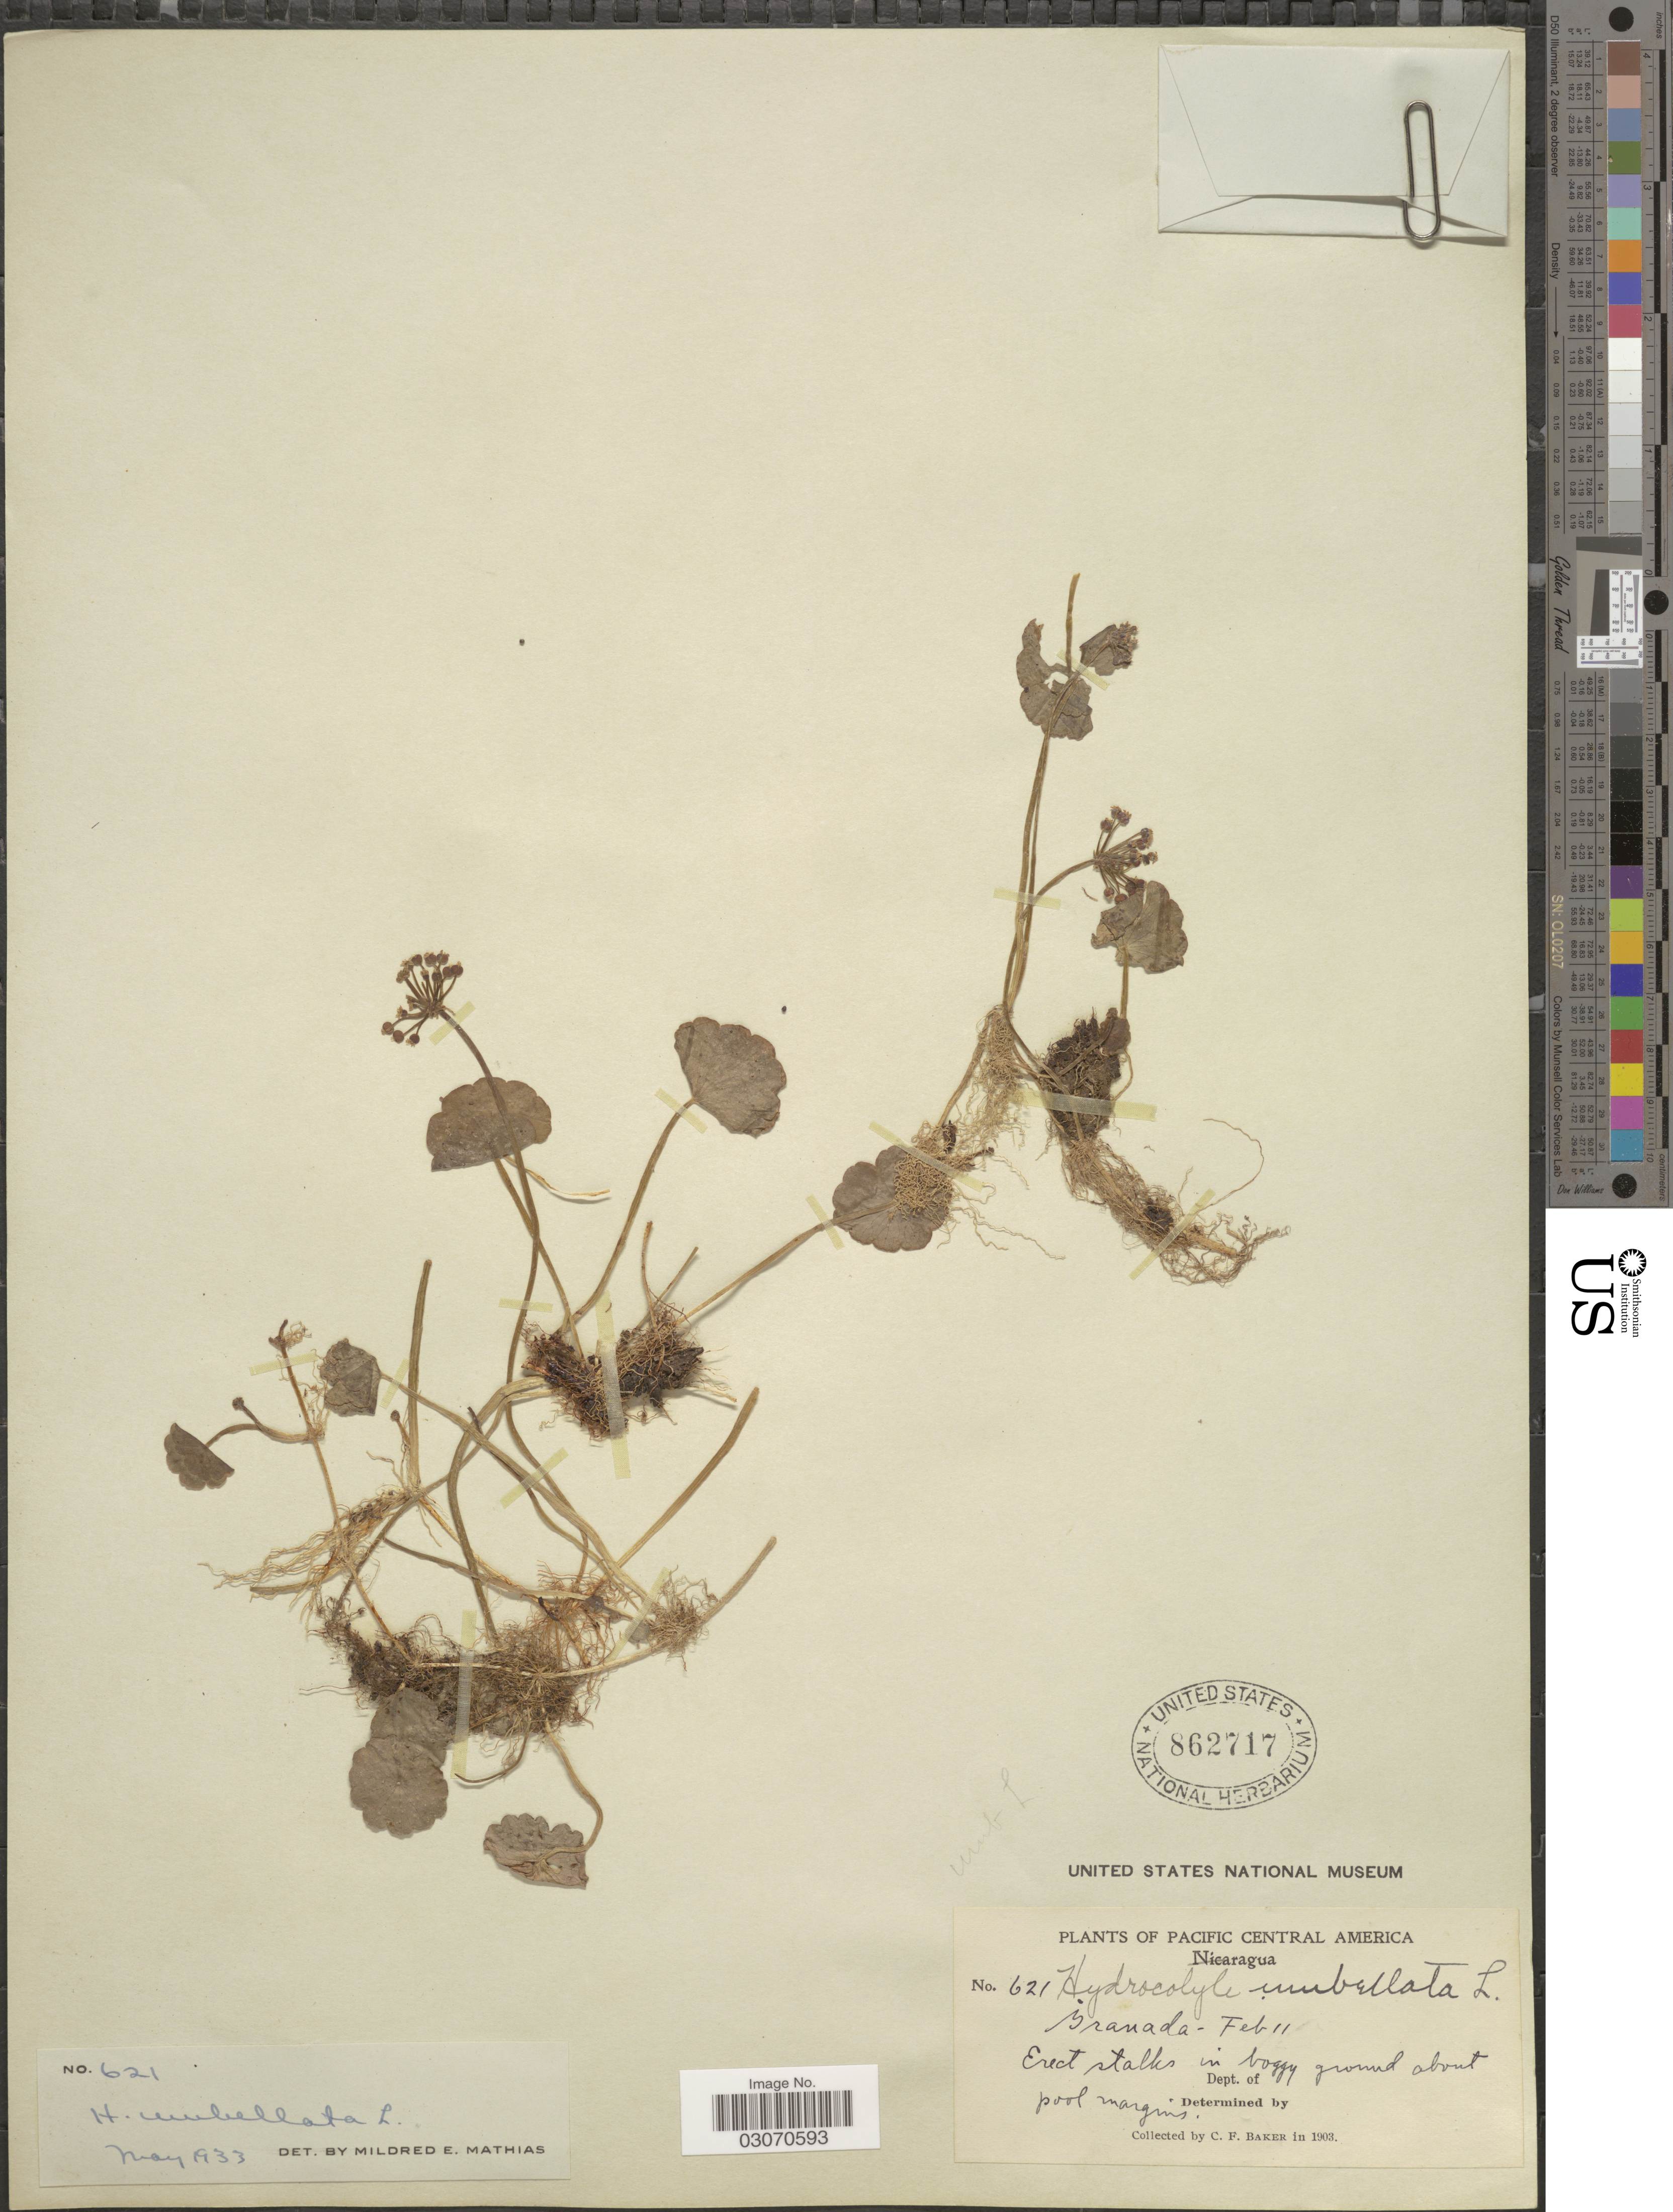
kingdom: Plantae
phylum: Tracheophyta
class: Magnoliopsida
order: Apiales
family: Araliaceae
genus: Hydrocotyle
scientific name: Hydrocotyle umbellata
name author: L.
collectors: C. F. Baker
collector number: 621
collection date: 1903-02-11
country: Nicaragua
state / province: Granada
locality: Pacific Central America.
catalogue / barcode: US 862717